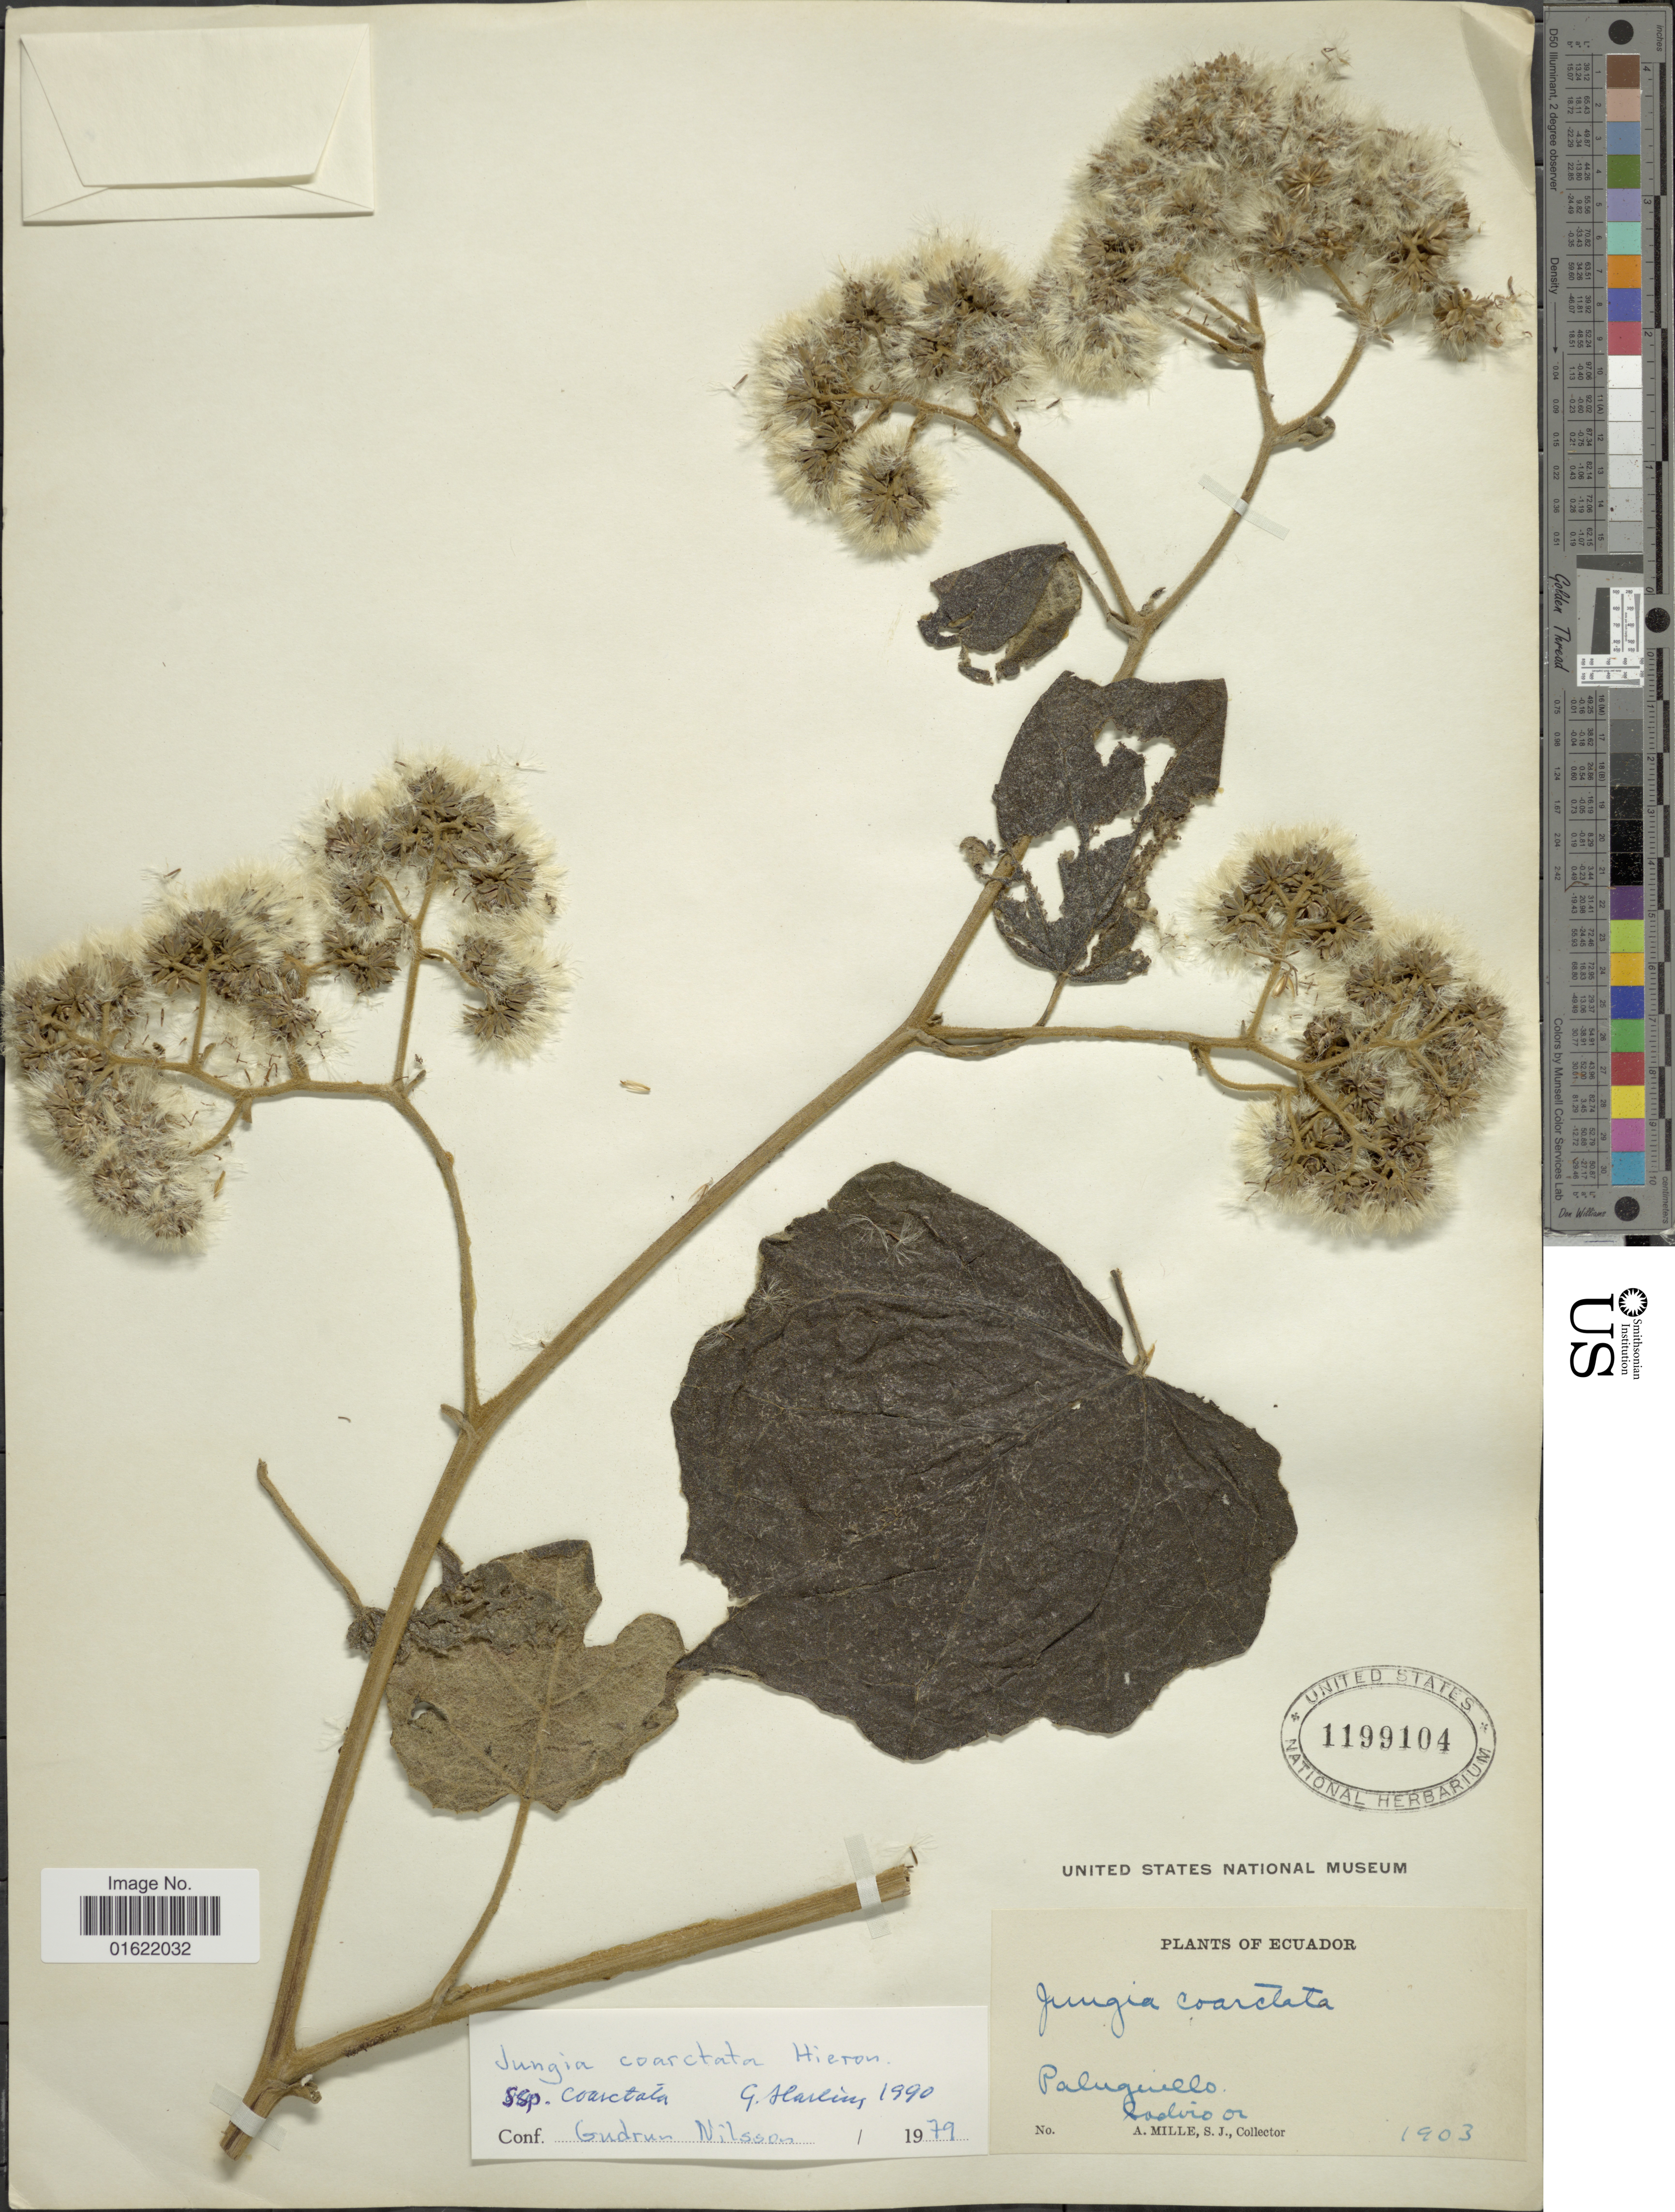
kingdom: Plantae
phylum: Tracheophyta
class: Magnoliopsida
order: Asterales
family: Asteraceae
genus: Jungia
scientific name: Jungia coarctata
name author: Hieron.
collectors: Sodiro, -- & A. Mille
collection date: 1903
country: Ecuador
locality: Paluguillo.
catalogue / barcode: US 1199104